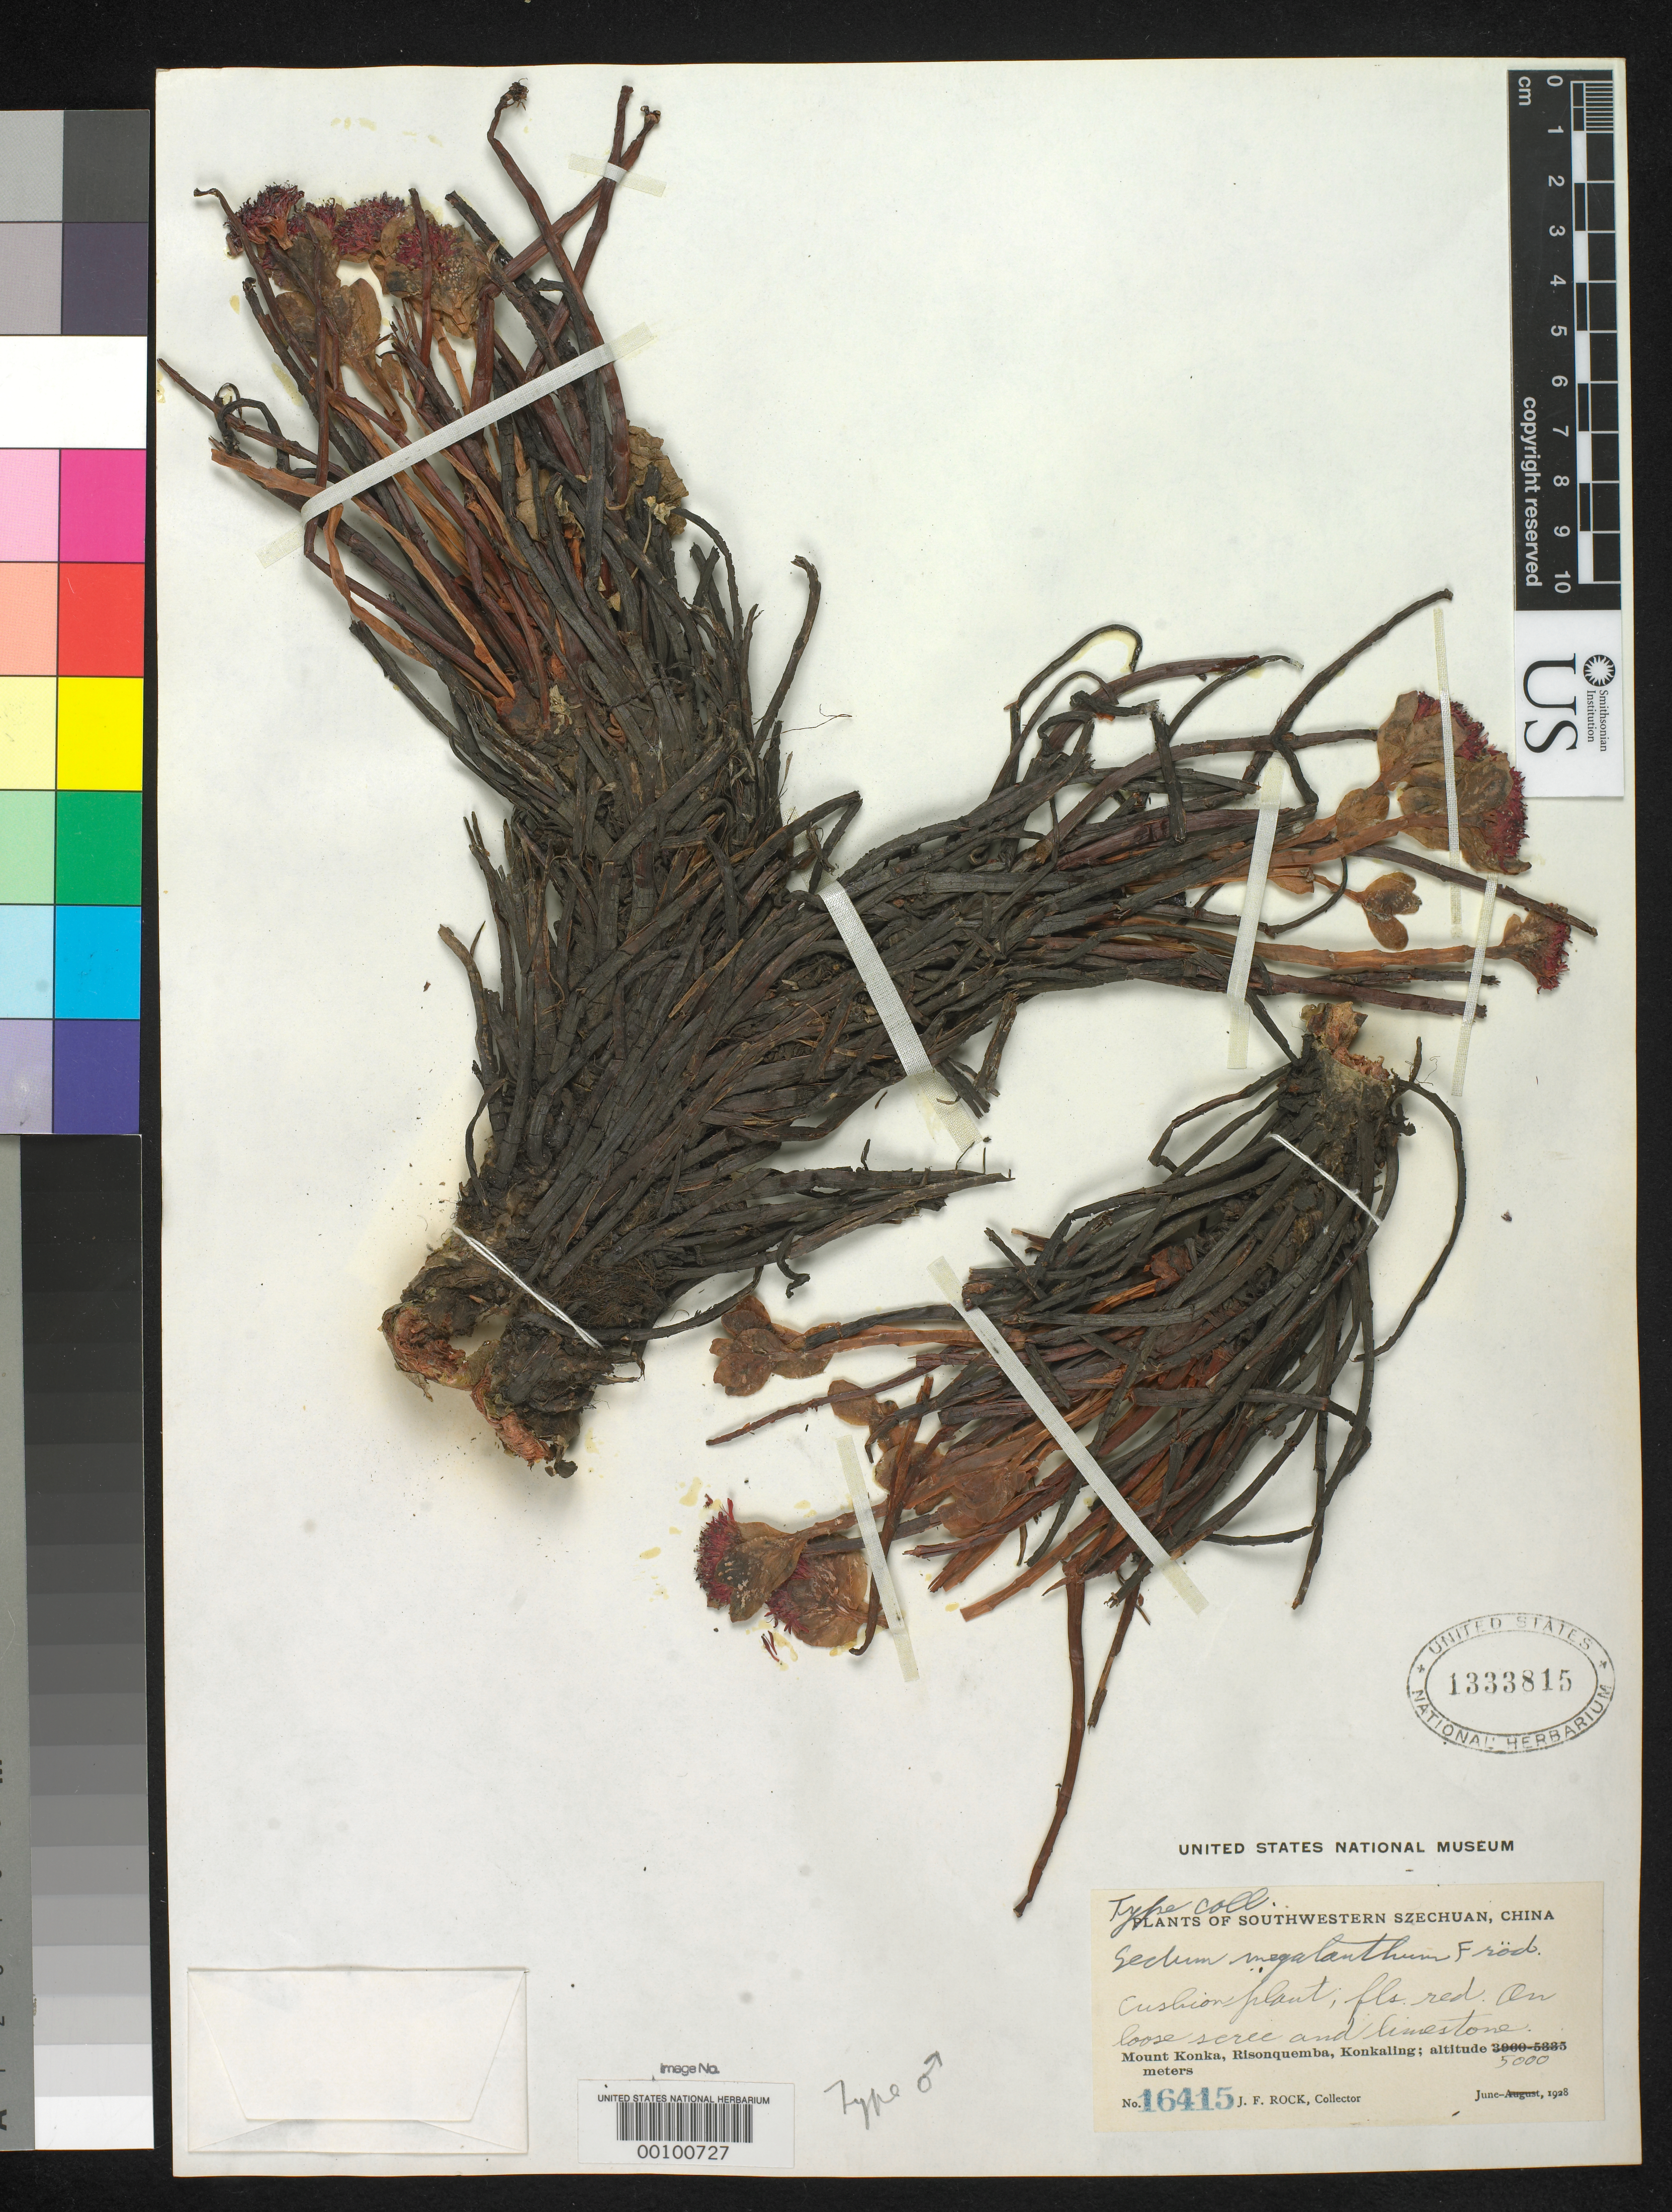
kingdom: Plantae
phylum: Tracheophyta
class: Magnoliopsida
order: Saxifragales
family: Crassulaceae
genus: Sedum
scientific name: Sedum megalanthum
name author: Fröd.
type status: Isosyntype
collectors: J. F. Rock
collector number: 16415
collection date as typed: Jun 1928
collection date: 1928-06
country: China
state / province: Sichuan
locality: Mt. Konka, Risonquemba, Konkaling.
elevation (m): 3960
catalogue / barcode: US 1333815